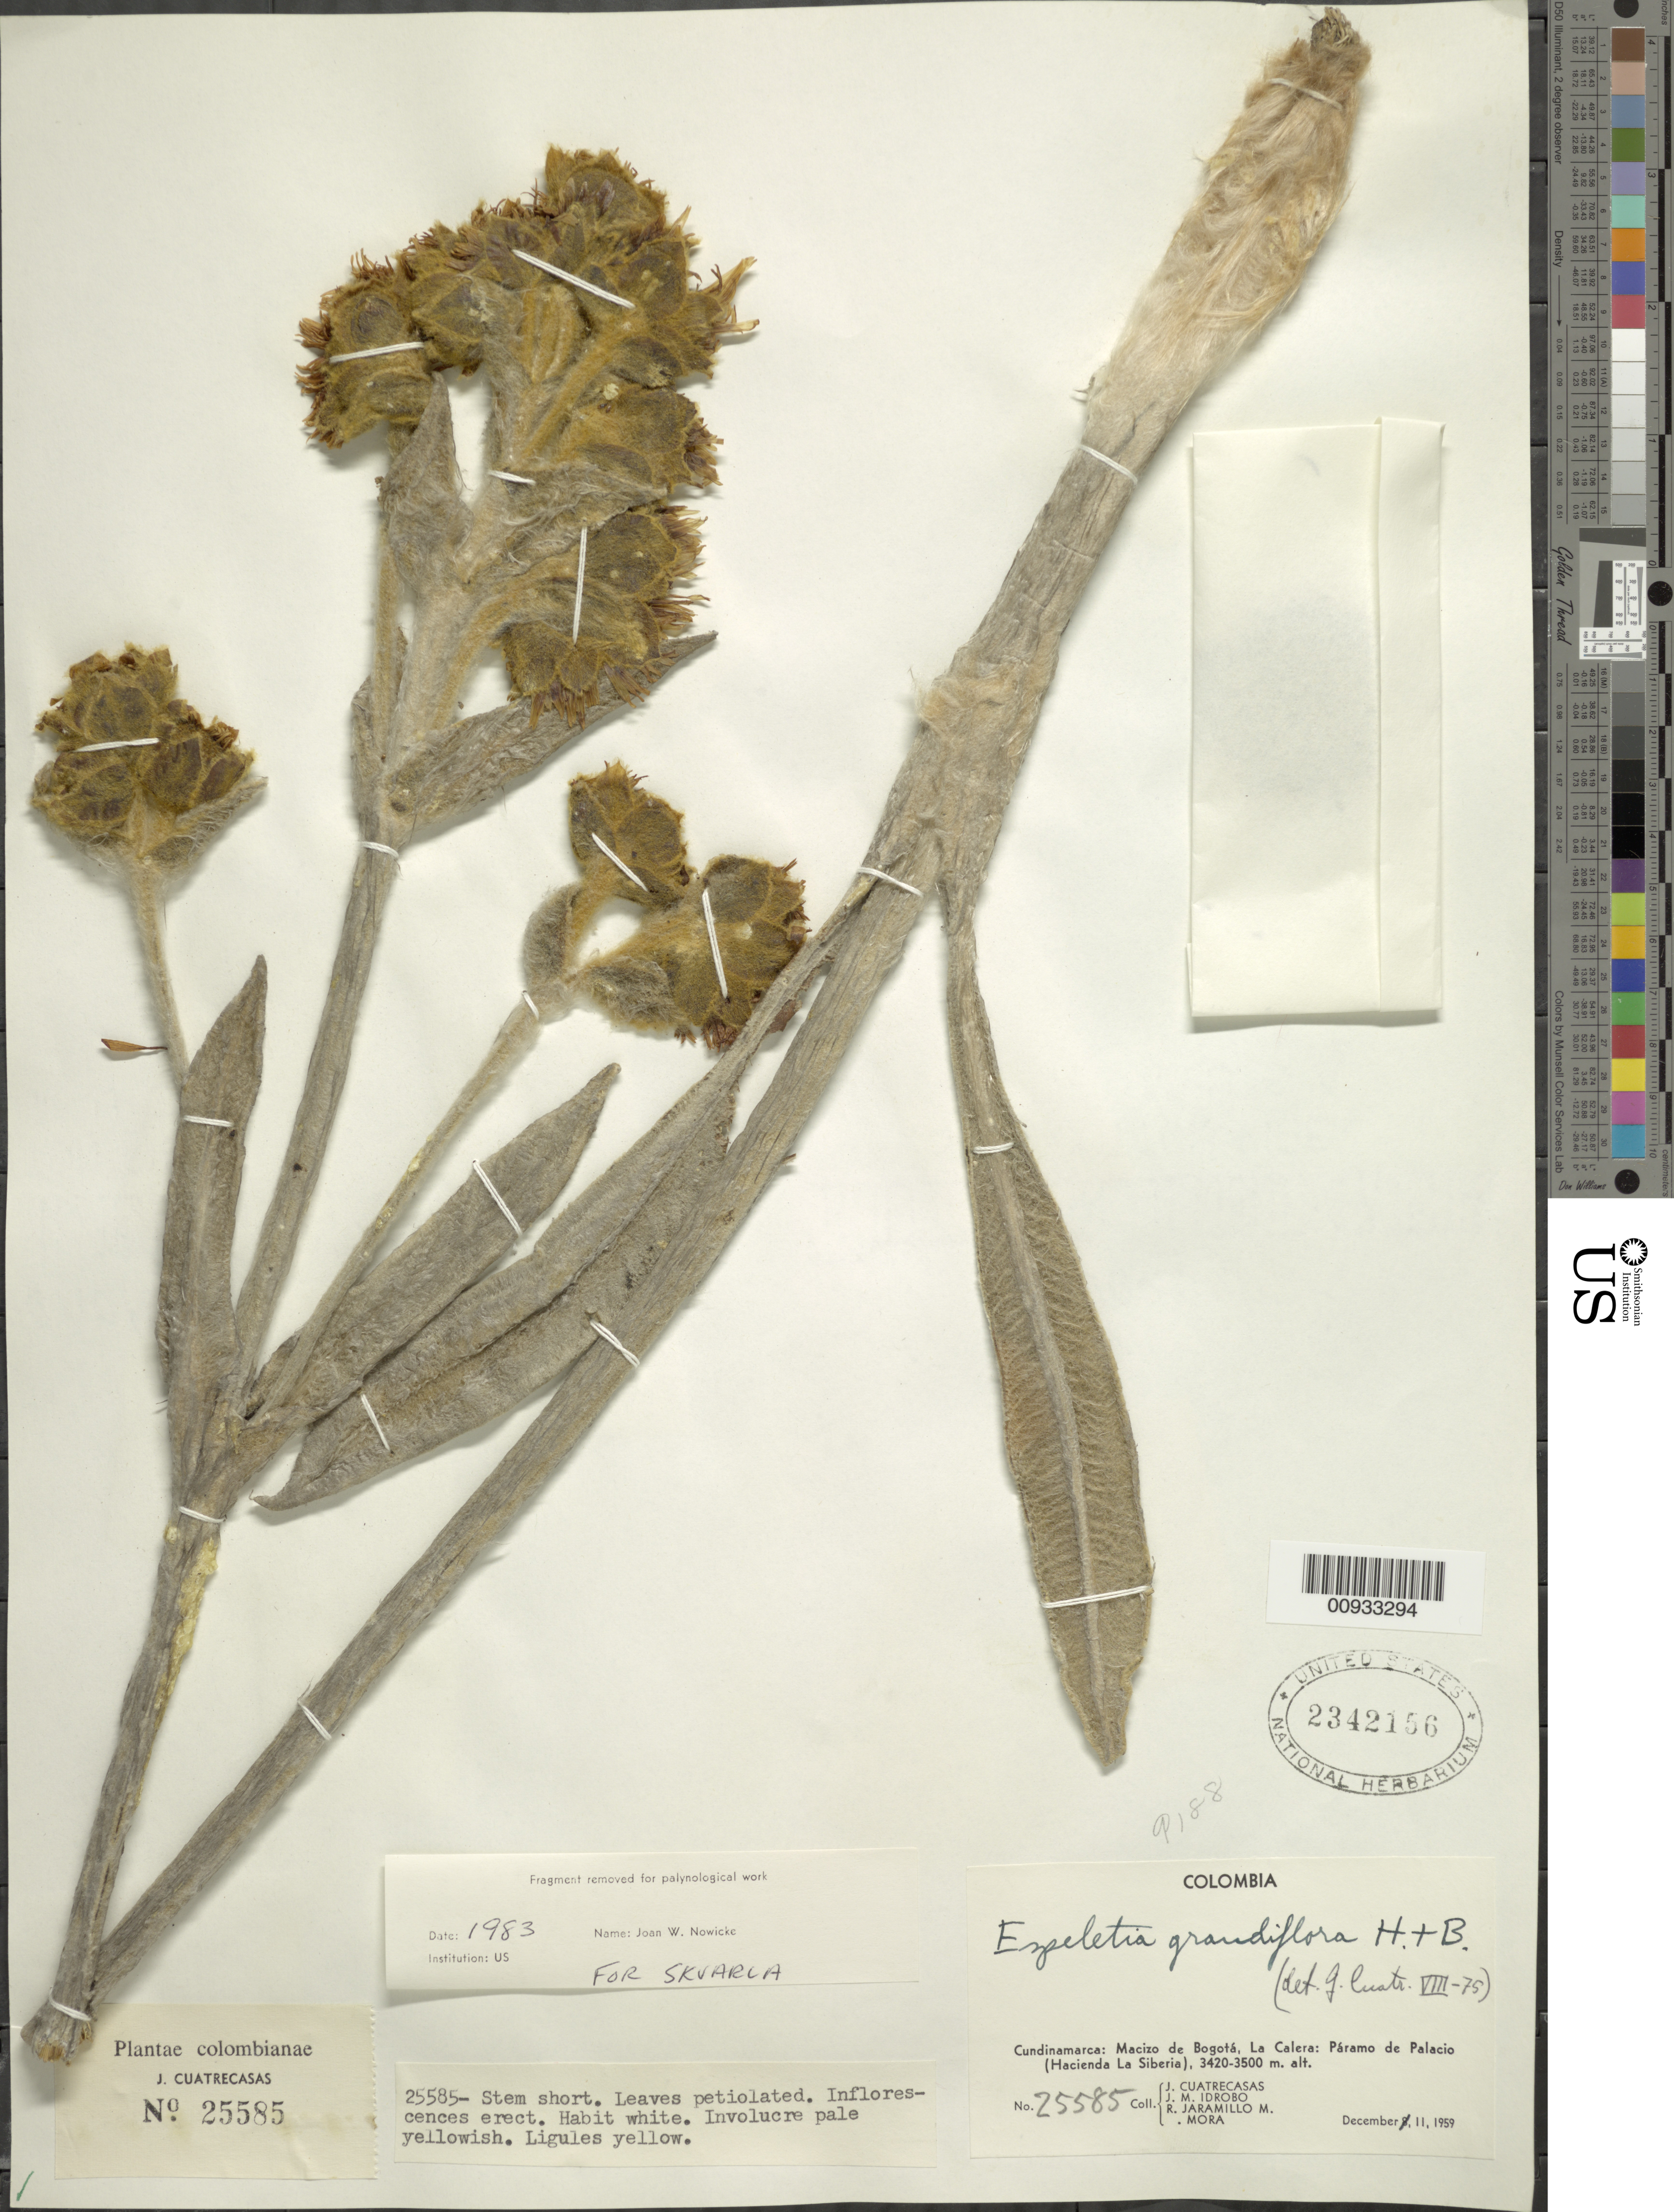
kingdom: Plantae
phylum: Tracheophyta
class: Magnoliopsida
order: Asterales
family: Asteraceae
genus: Espeletia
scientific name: Espeletia grandiflora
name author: Humb. & Bonpl.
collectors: J. Cuatrecasas, J. M. Idrobo, R. Jaramillo M. & Mora, --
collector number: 25585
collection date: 1959-12-11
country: Colombia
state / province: Cundinamarca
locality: Macizo de Bogota, La Calera: Paramo de Palacio (Hacienda La Siberia).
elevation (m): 3420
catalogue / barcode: US 2342156